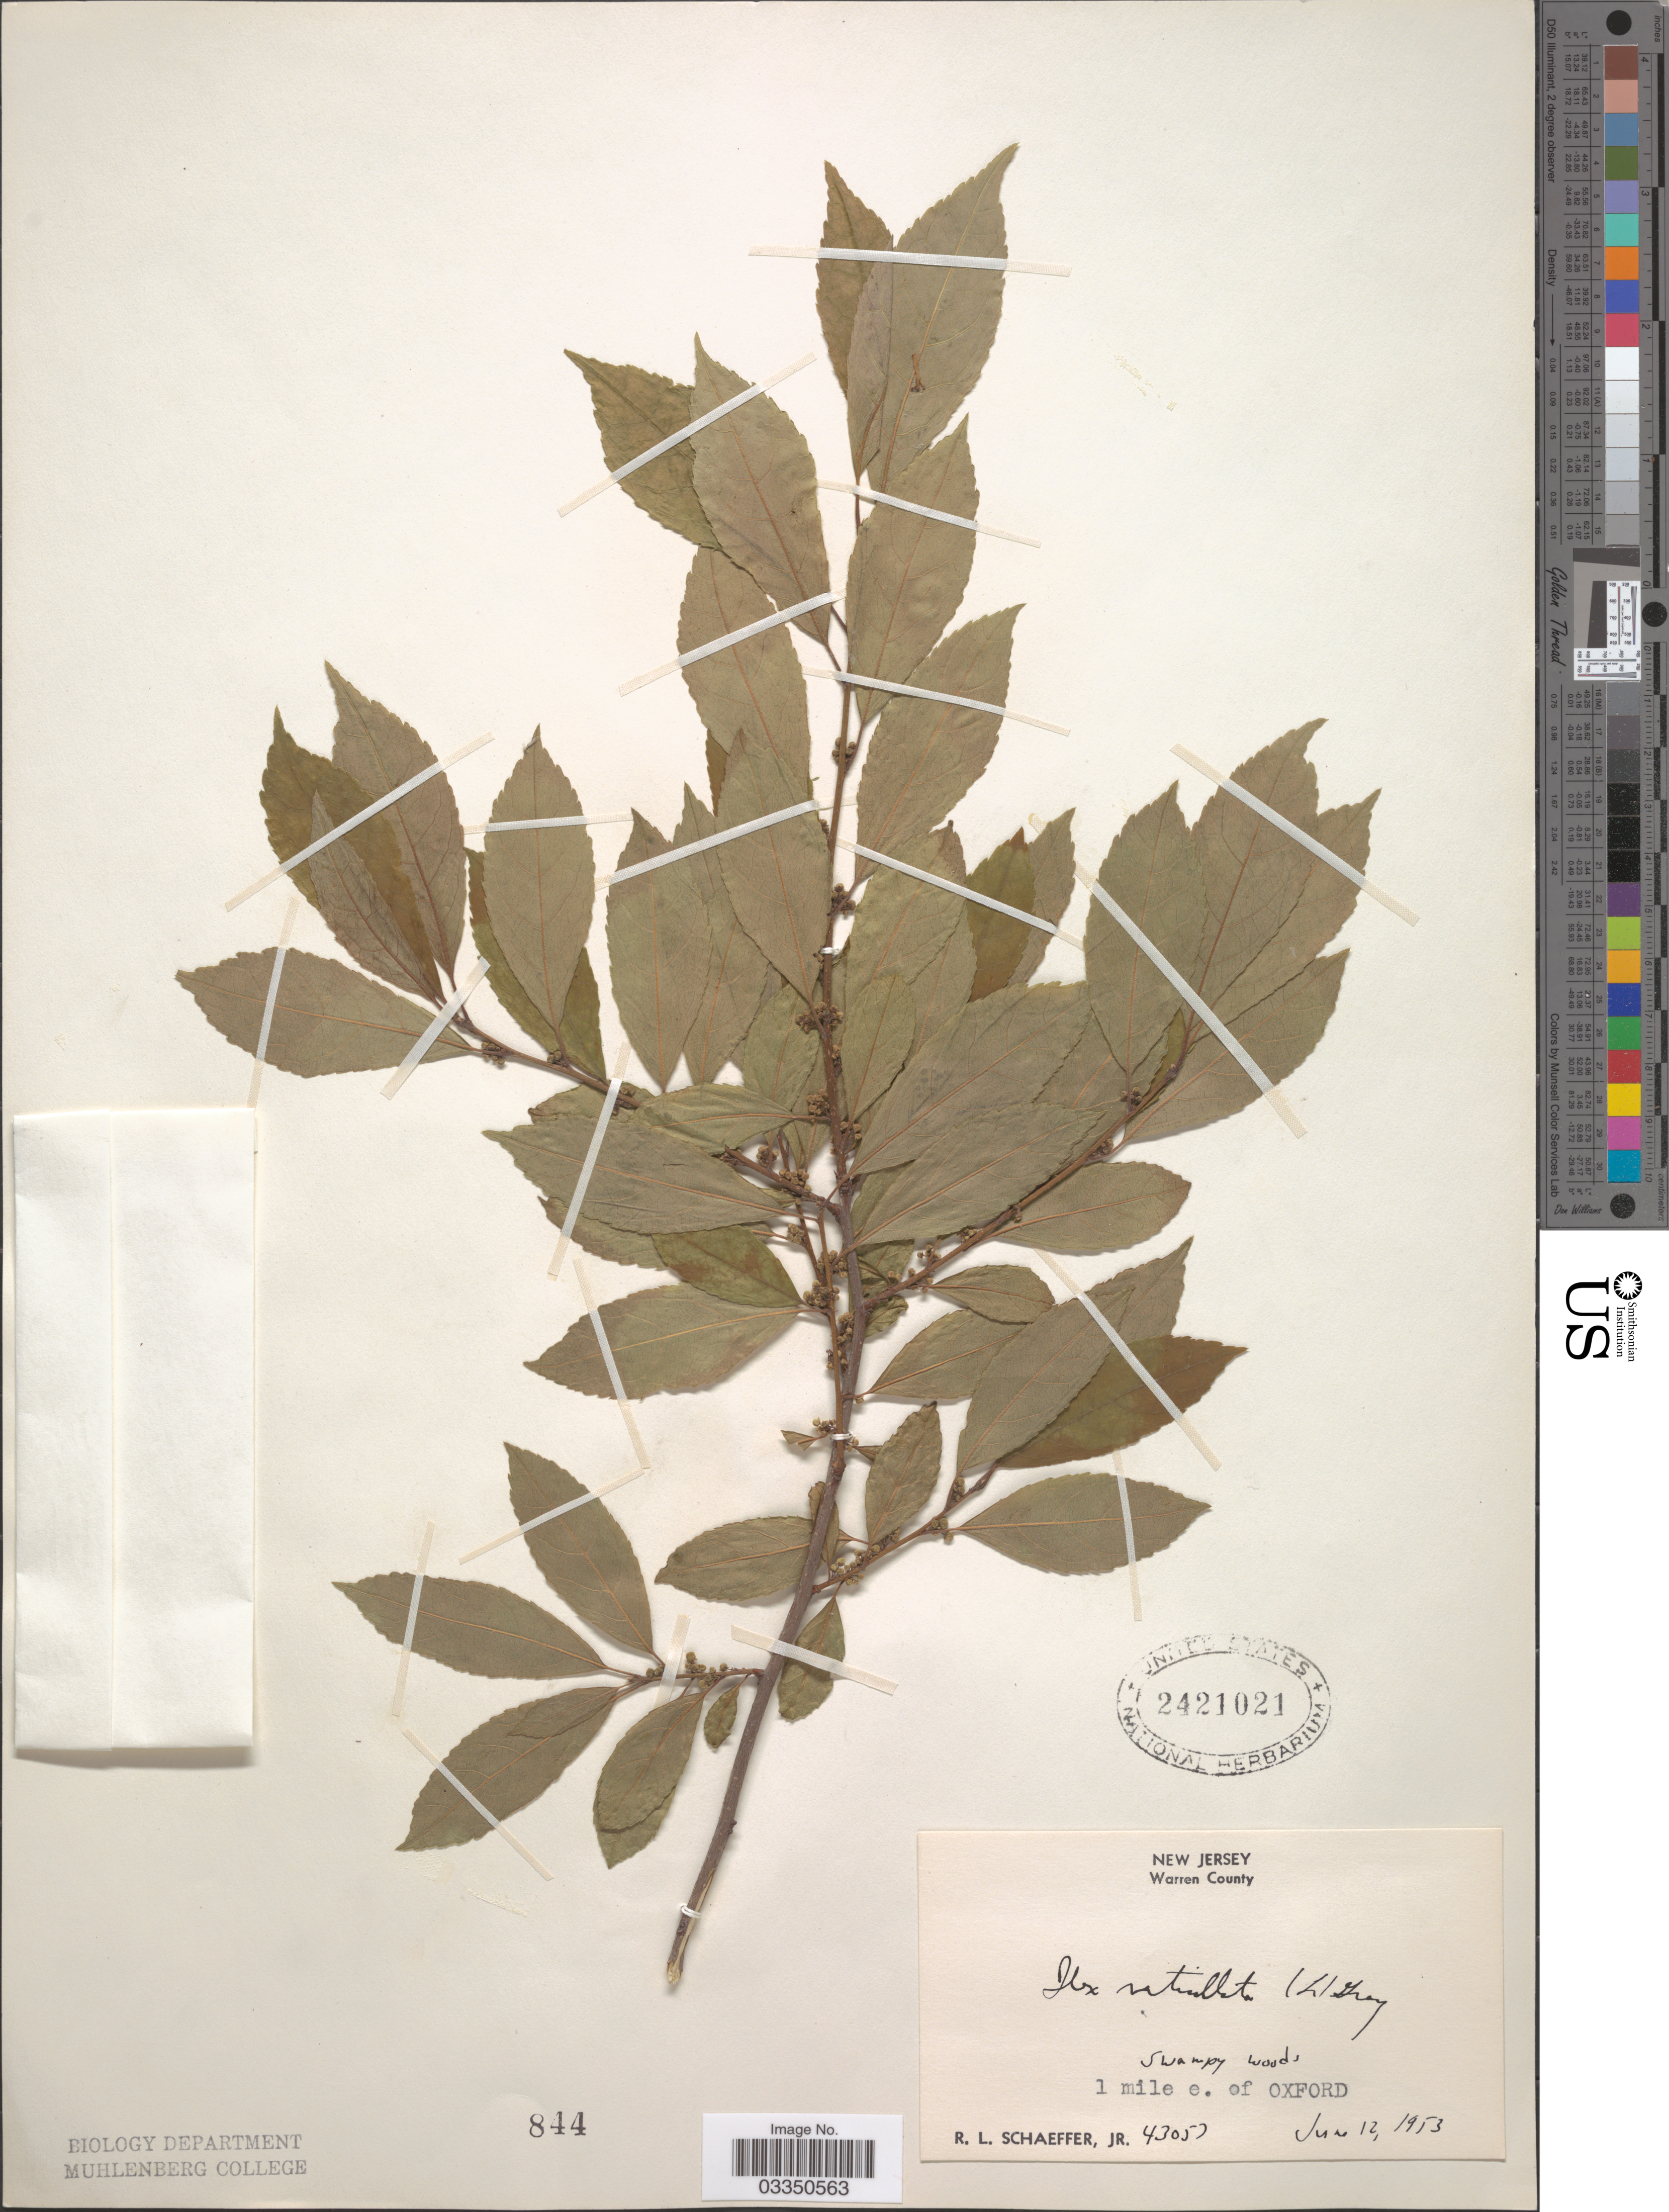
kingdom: Plantae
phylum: Tracheophyta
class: Magnoliopsida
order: Aquifoliales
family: Aquifoliaceae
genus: Ilex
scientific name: Ilex verticillata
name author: (L.) A. Gray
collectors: R. L. Schaeffer Jr.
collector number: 43057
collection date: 1953-06-12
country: United States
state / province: New Jersey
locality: Warren County. 1 mile e. of Oxford.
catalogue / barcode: US 2421021